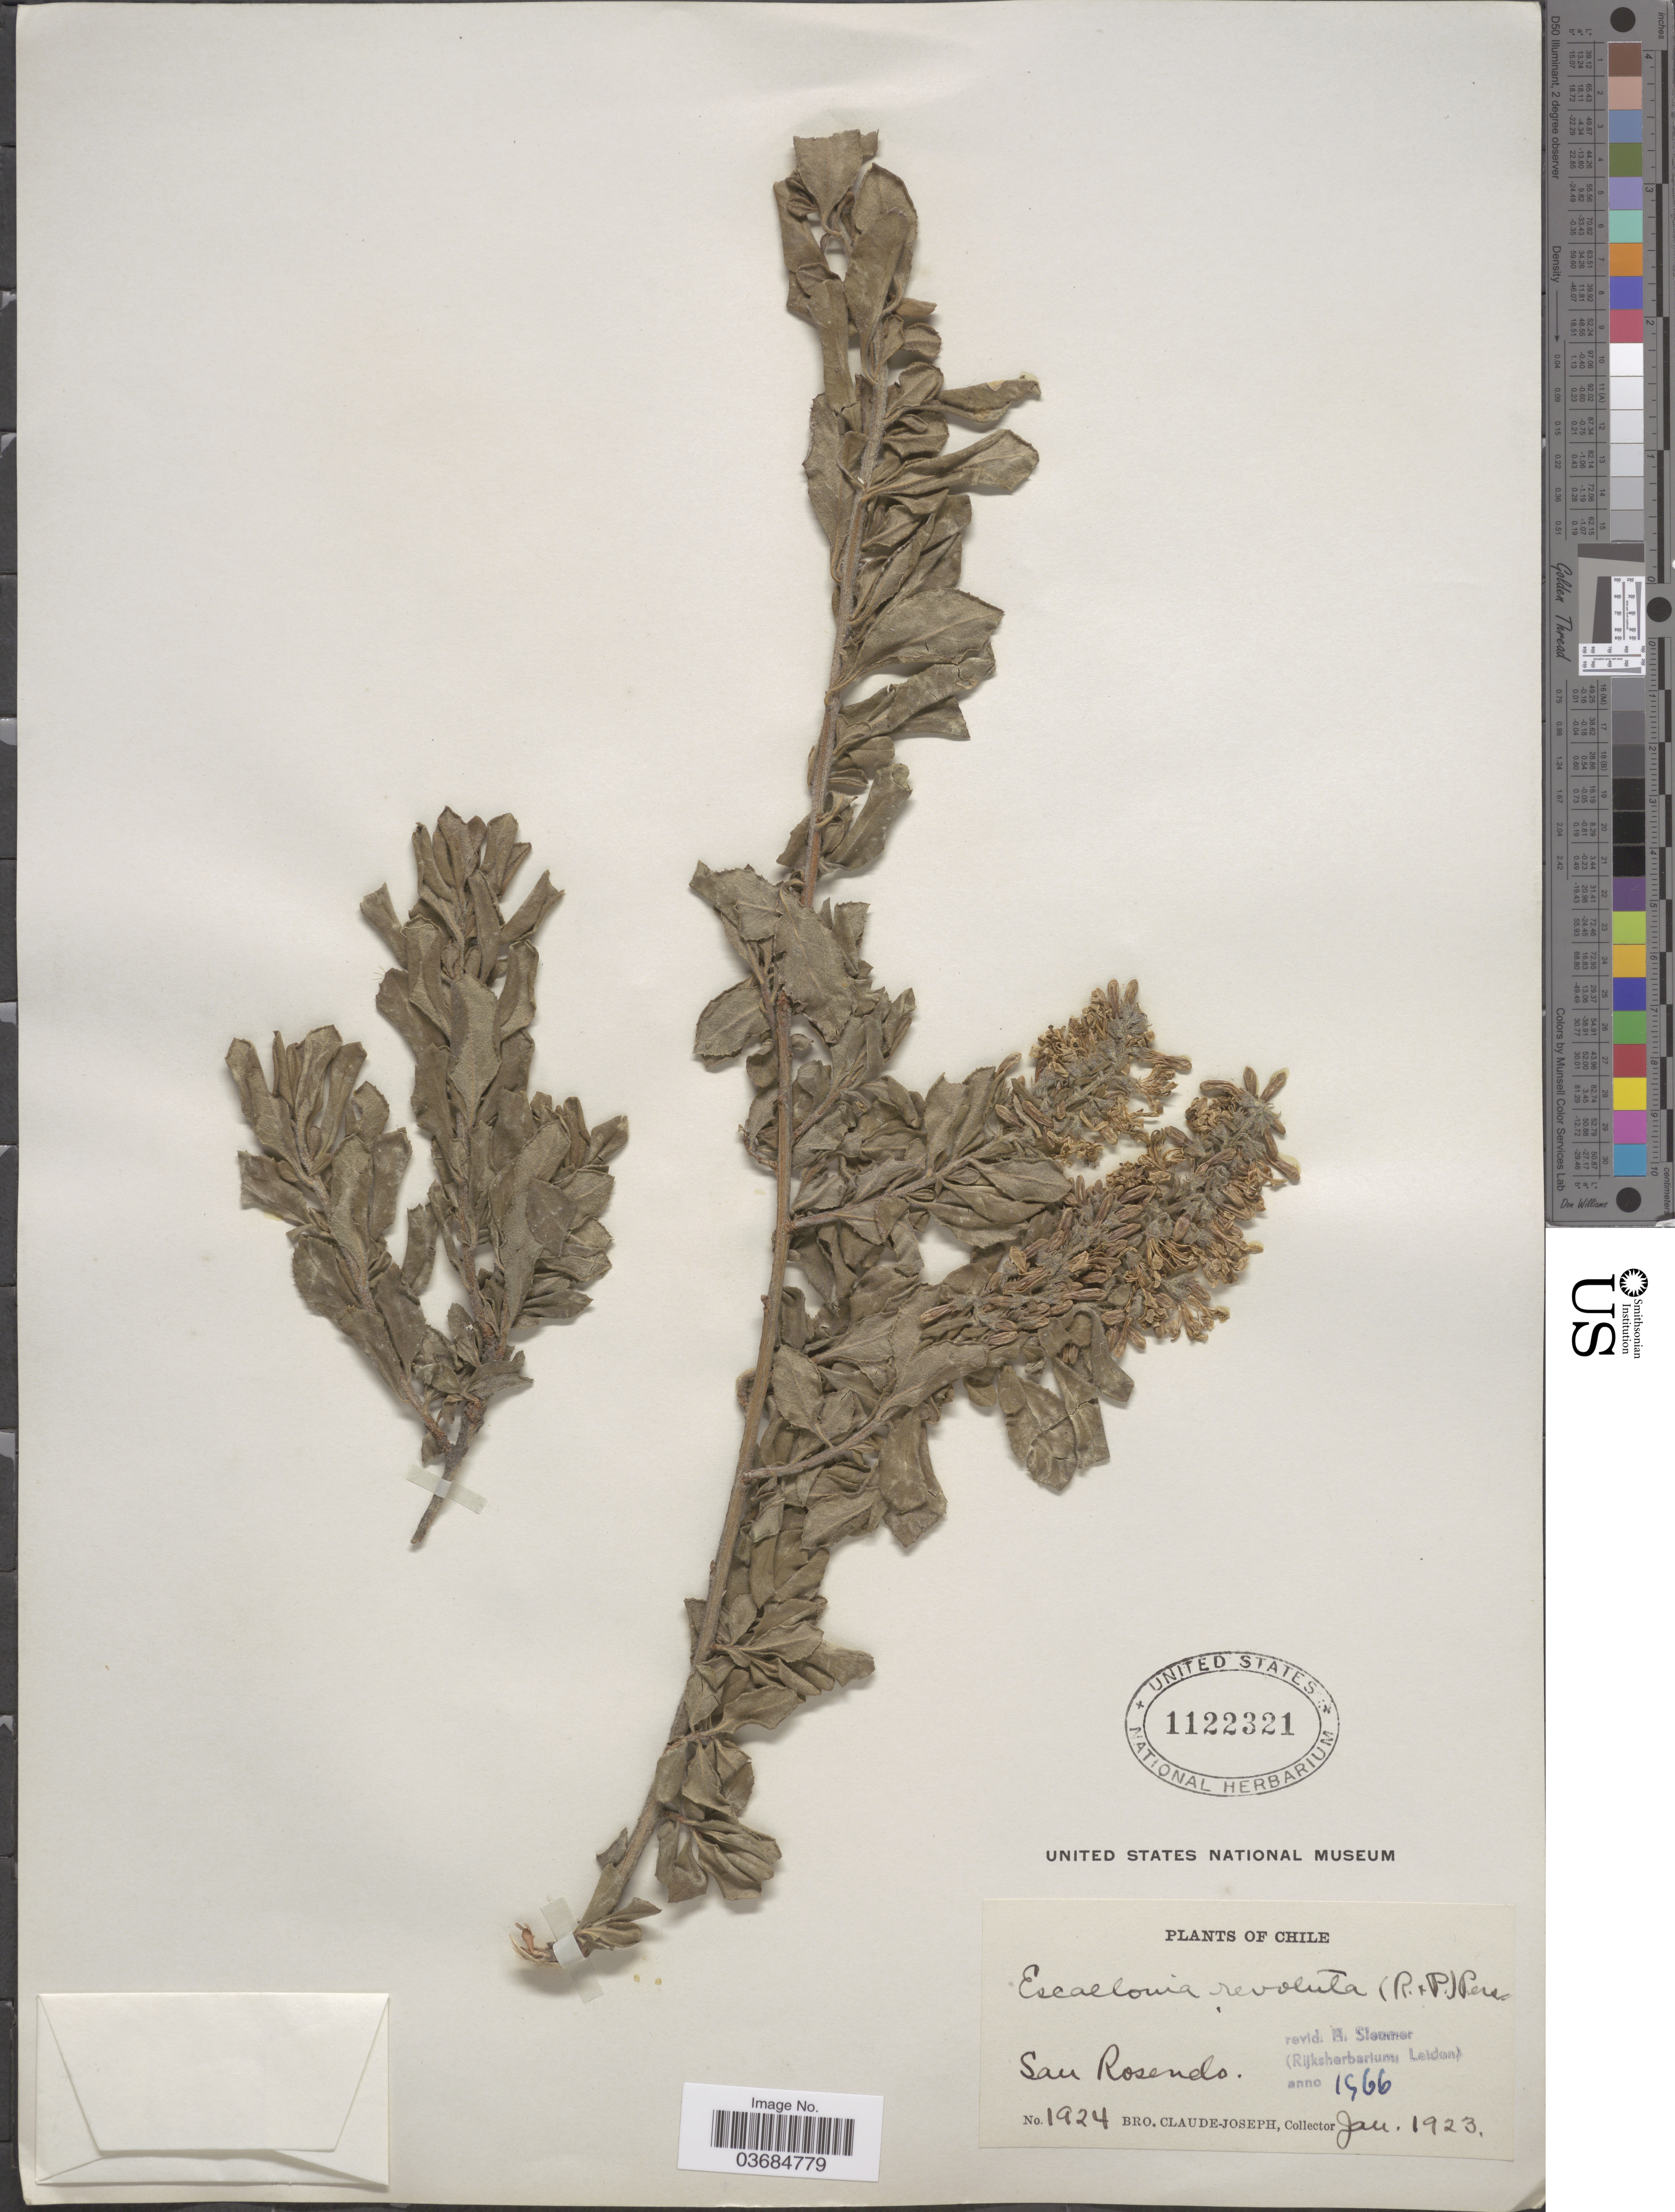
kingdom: Plantae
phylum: Tracheophyta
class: Magnoliopsida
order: Escalloniales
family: Escalloniaceae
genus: Escallonia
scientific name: Escallonia revoluta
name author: (Ruiz & Pav.) Pers.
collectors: Bro. Claude-Joseph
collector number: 1924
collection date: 1923-01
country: Chile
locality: San Rosendo.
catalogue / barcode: US 1122321